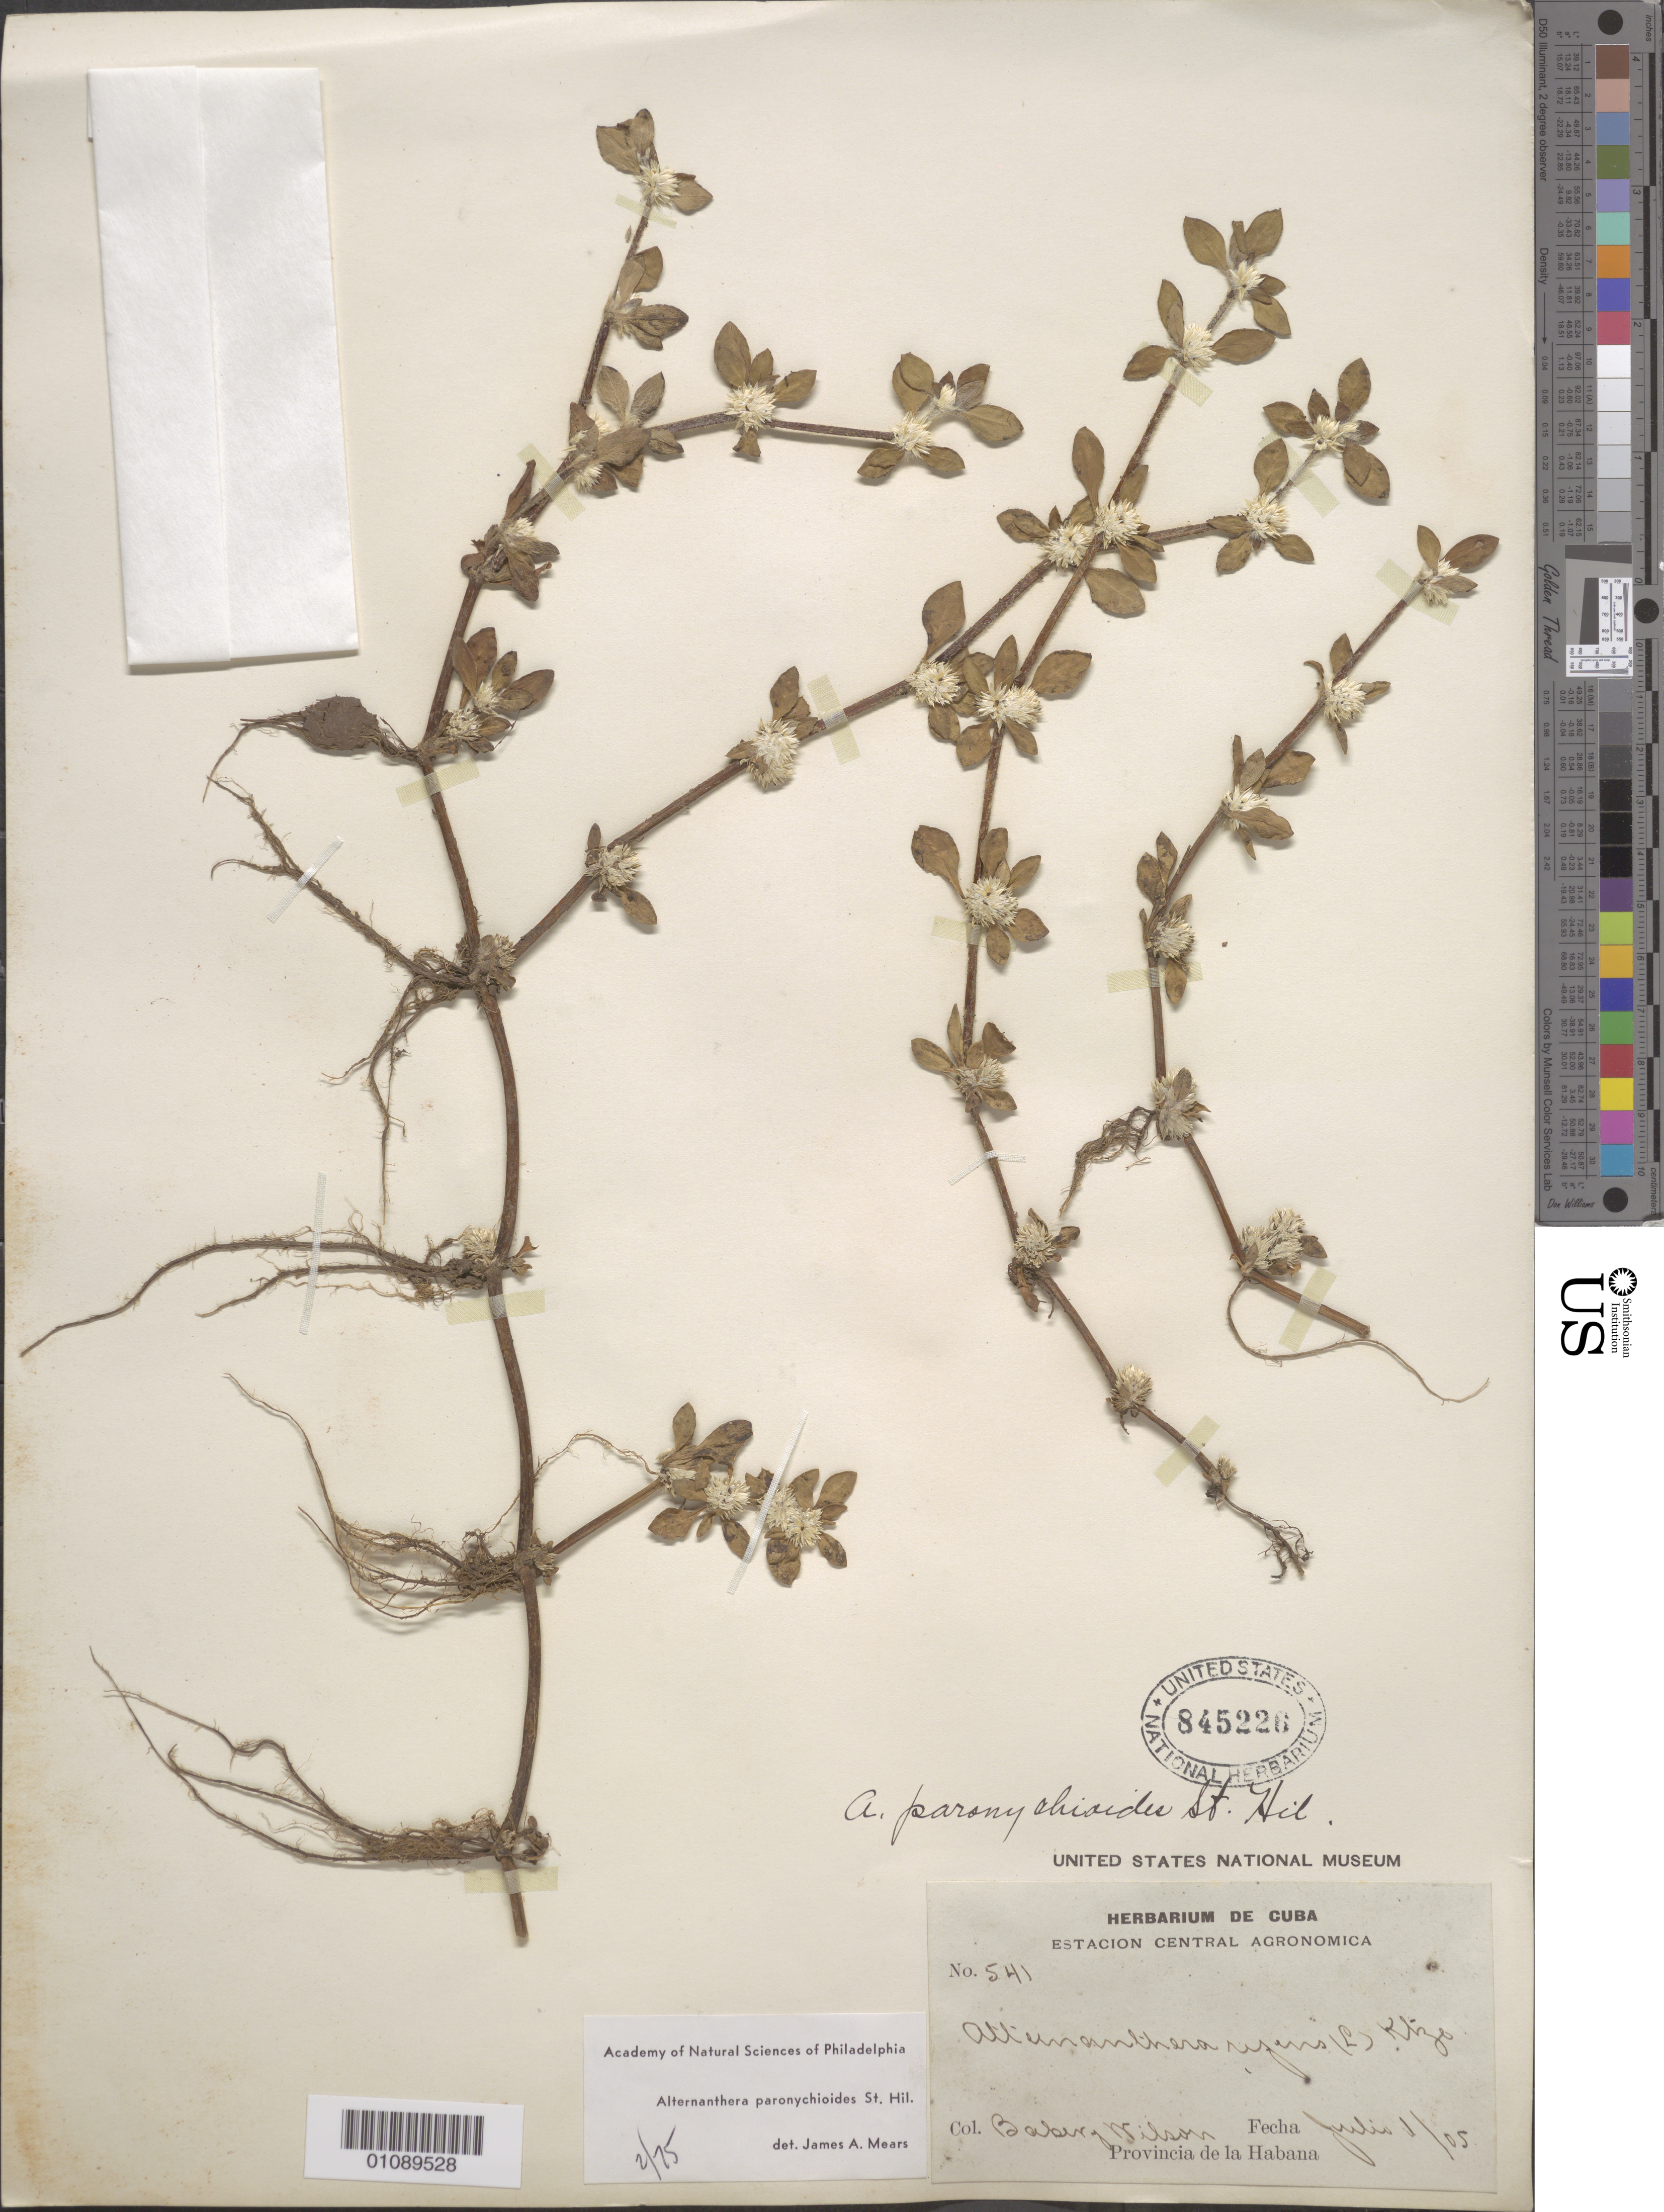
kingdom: Plantae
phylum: Tracheophyta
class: Magnoliopsida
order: Caryophyllales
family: Amaranthaceae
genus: Alternanthera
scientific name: Alternanthera paronychioides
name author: A. St.-Hil.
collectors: C. F. Baker & -- Wilson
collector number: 541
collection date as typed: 01 Jul 1905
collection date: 1905-07-01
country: Cuba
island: Cuba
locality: La Habana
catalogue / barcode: US 845226